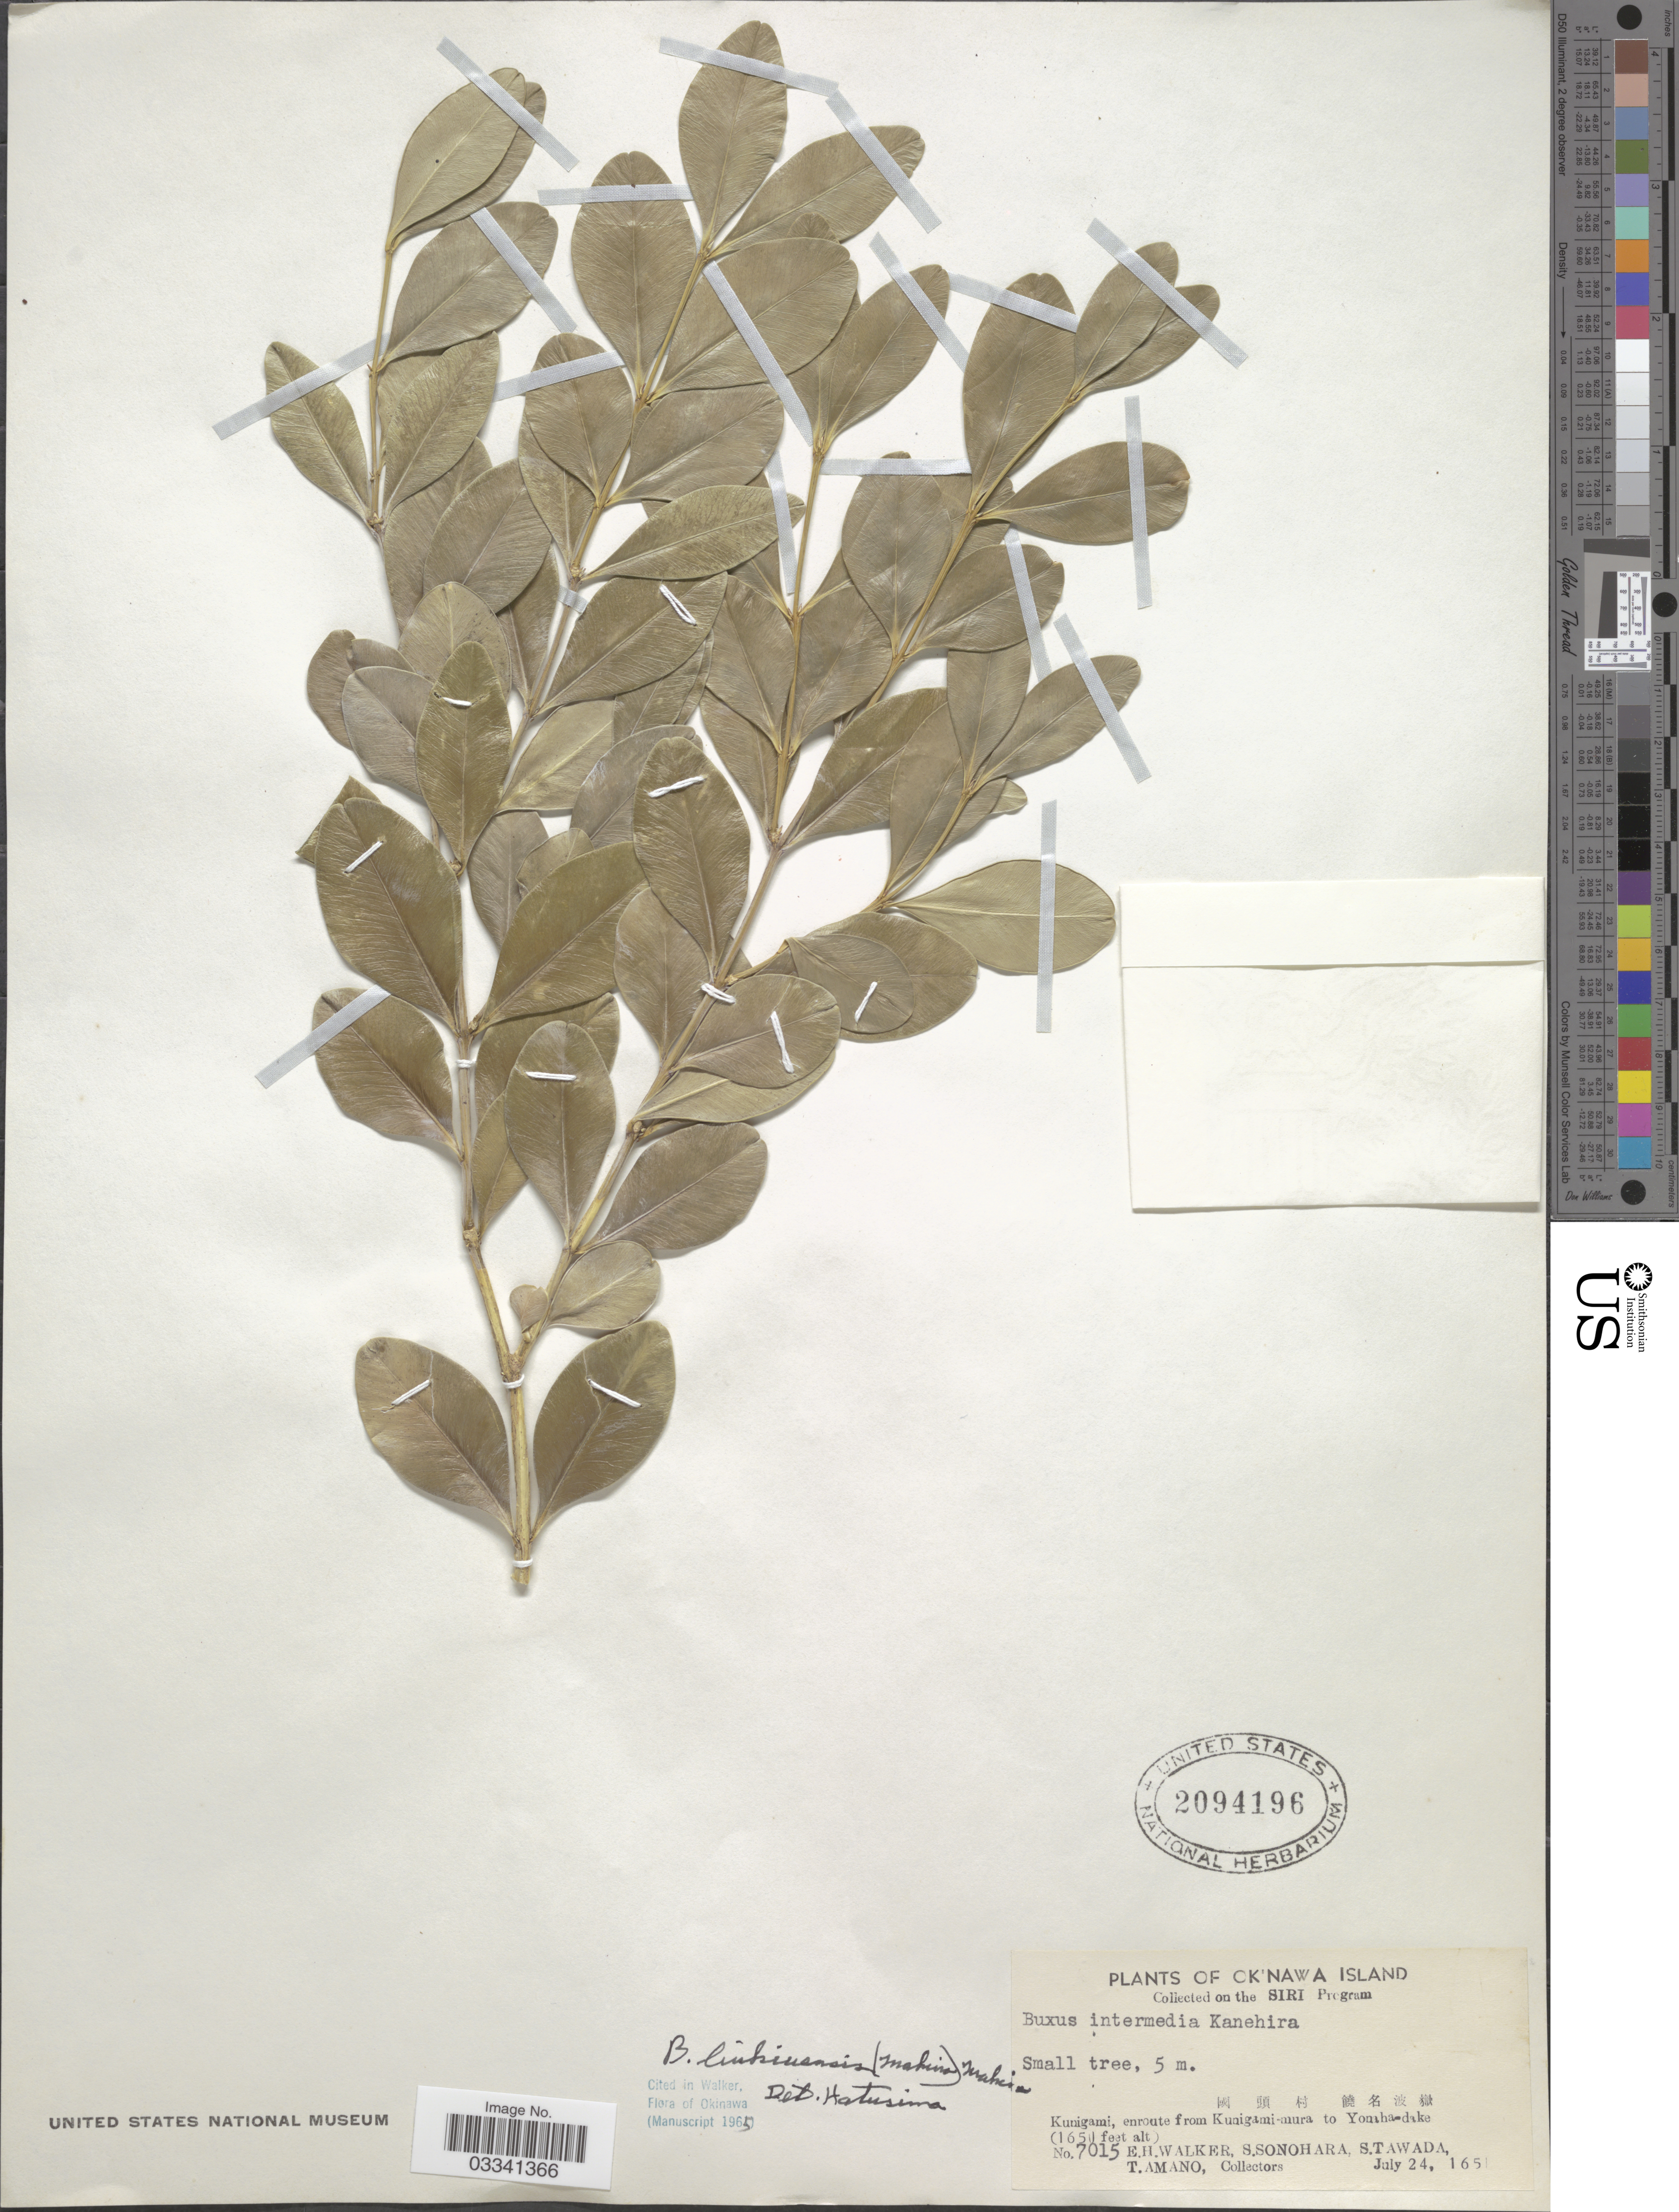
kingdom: Plantae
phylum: Tracheophyta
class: Magnoliopsida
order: Buxales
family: Buxaceae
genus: Buxus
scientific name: Buxus liukiuensis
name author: Makino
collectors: E. H. Walker, S. Sonohara, S. Tawada & T. Amano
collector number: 7015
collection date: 1951-07-24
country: Japan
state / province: Okinawa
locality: Okinawa Island. Kunigami, enroute from Kunigami-mura to Yonaha-dake.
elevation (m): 503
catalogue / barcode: US 2094196